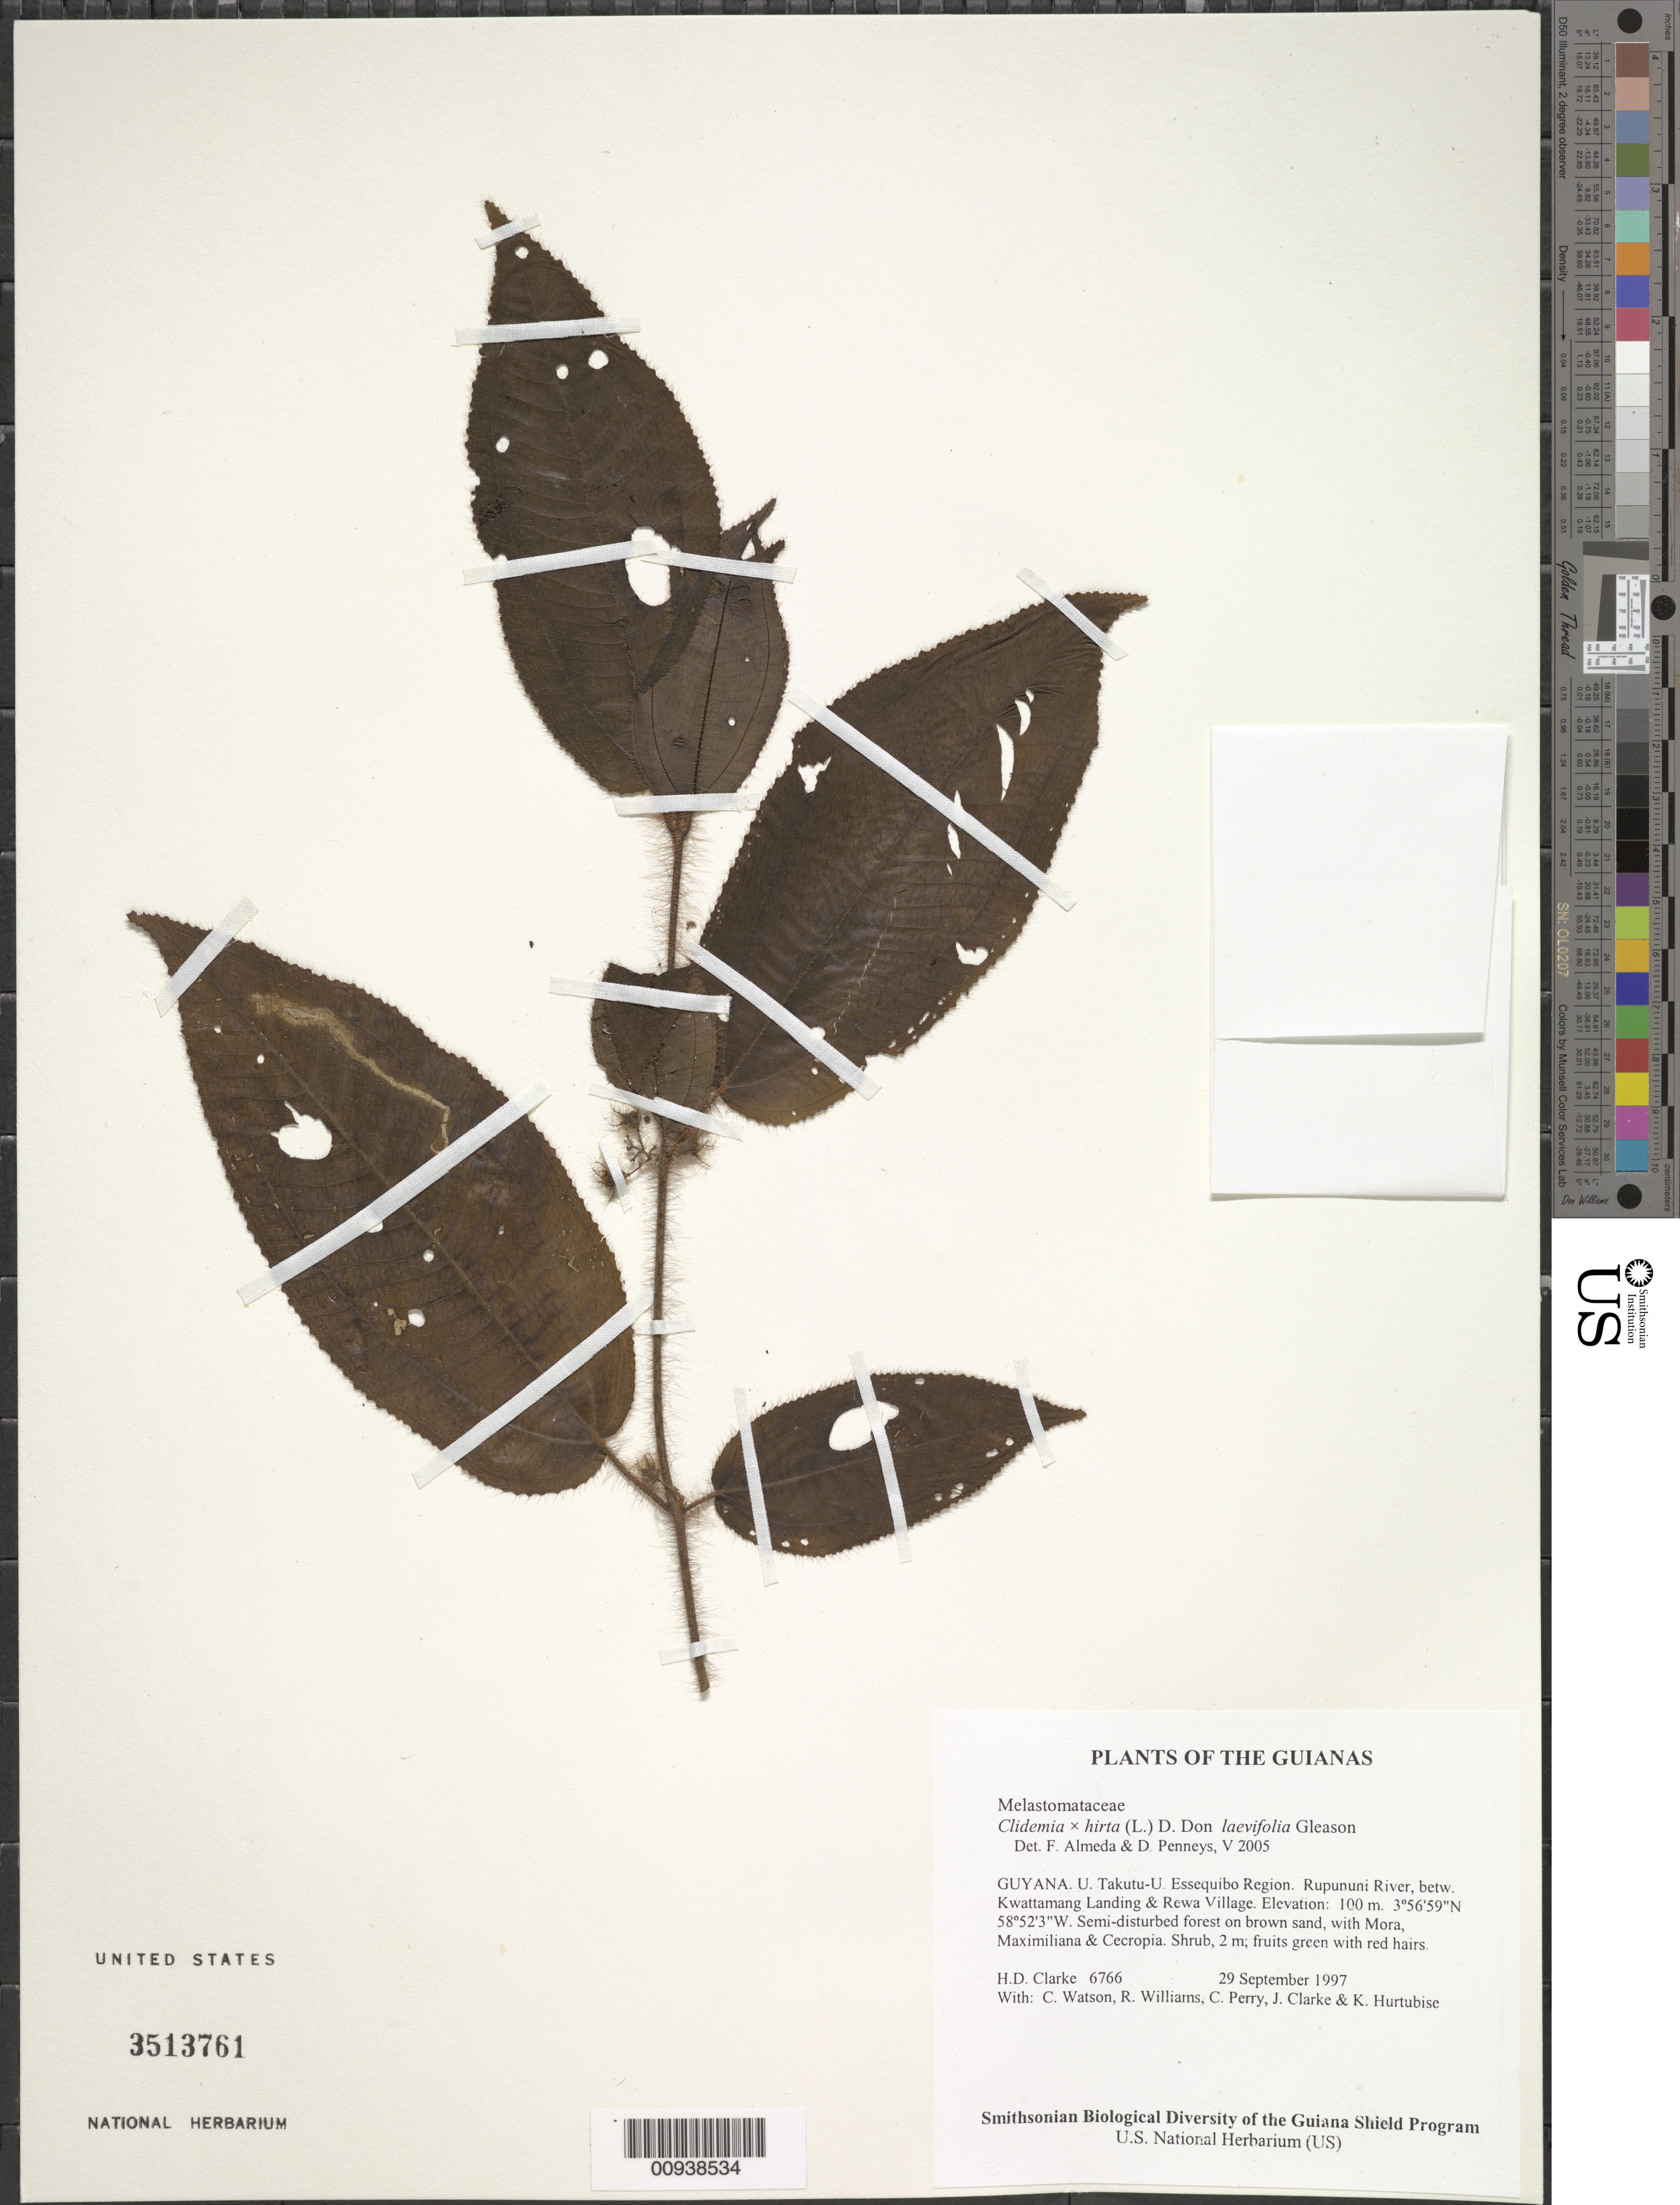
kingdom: Plantae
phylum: Tracheophyta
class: Magnoliopsida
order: Myrtales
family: Melastomataceae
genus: Clidemia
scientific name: Clidemia hirta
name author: (L.) D. Don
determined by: Almeda, F.; Penneys, D. S.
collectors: H. D. Clarke, C. Watson, R. Williams, C. Perry, J. Clarke & K. Hurtubise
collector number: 6766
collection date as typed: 29 September 1997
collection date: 1997-09-29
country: Guyana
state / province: U. Takutu-U. Essequibo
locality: Rupununi River, betw. Kwattamang Landing & Rewa Village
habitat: Semi-disturbed forest on brown sand, with Mora, Maximiliana & Cecropia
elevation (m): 100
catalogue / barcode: US 3513761